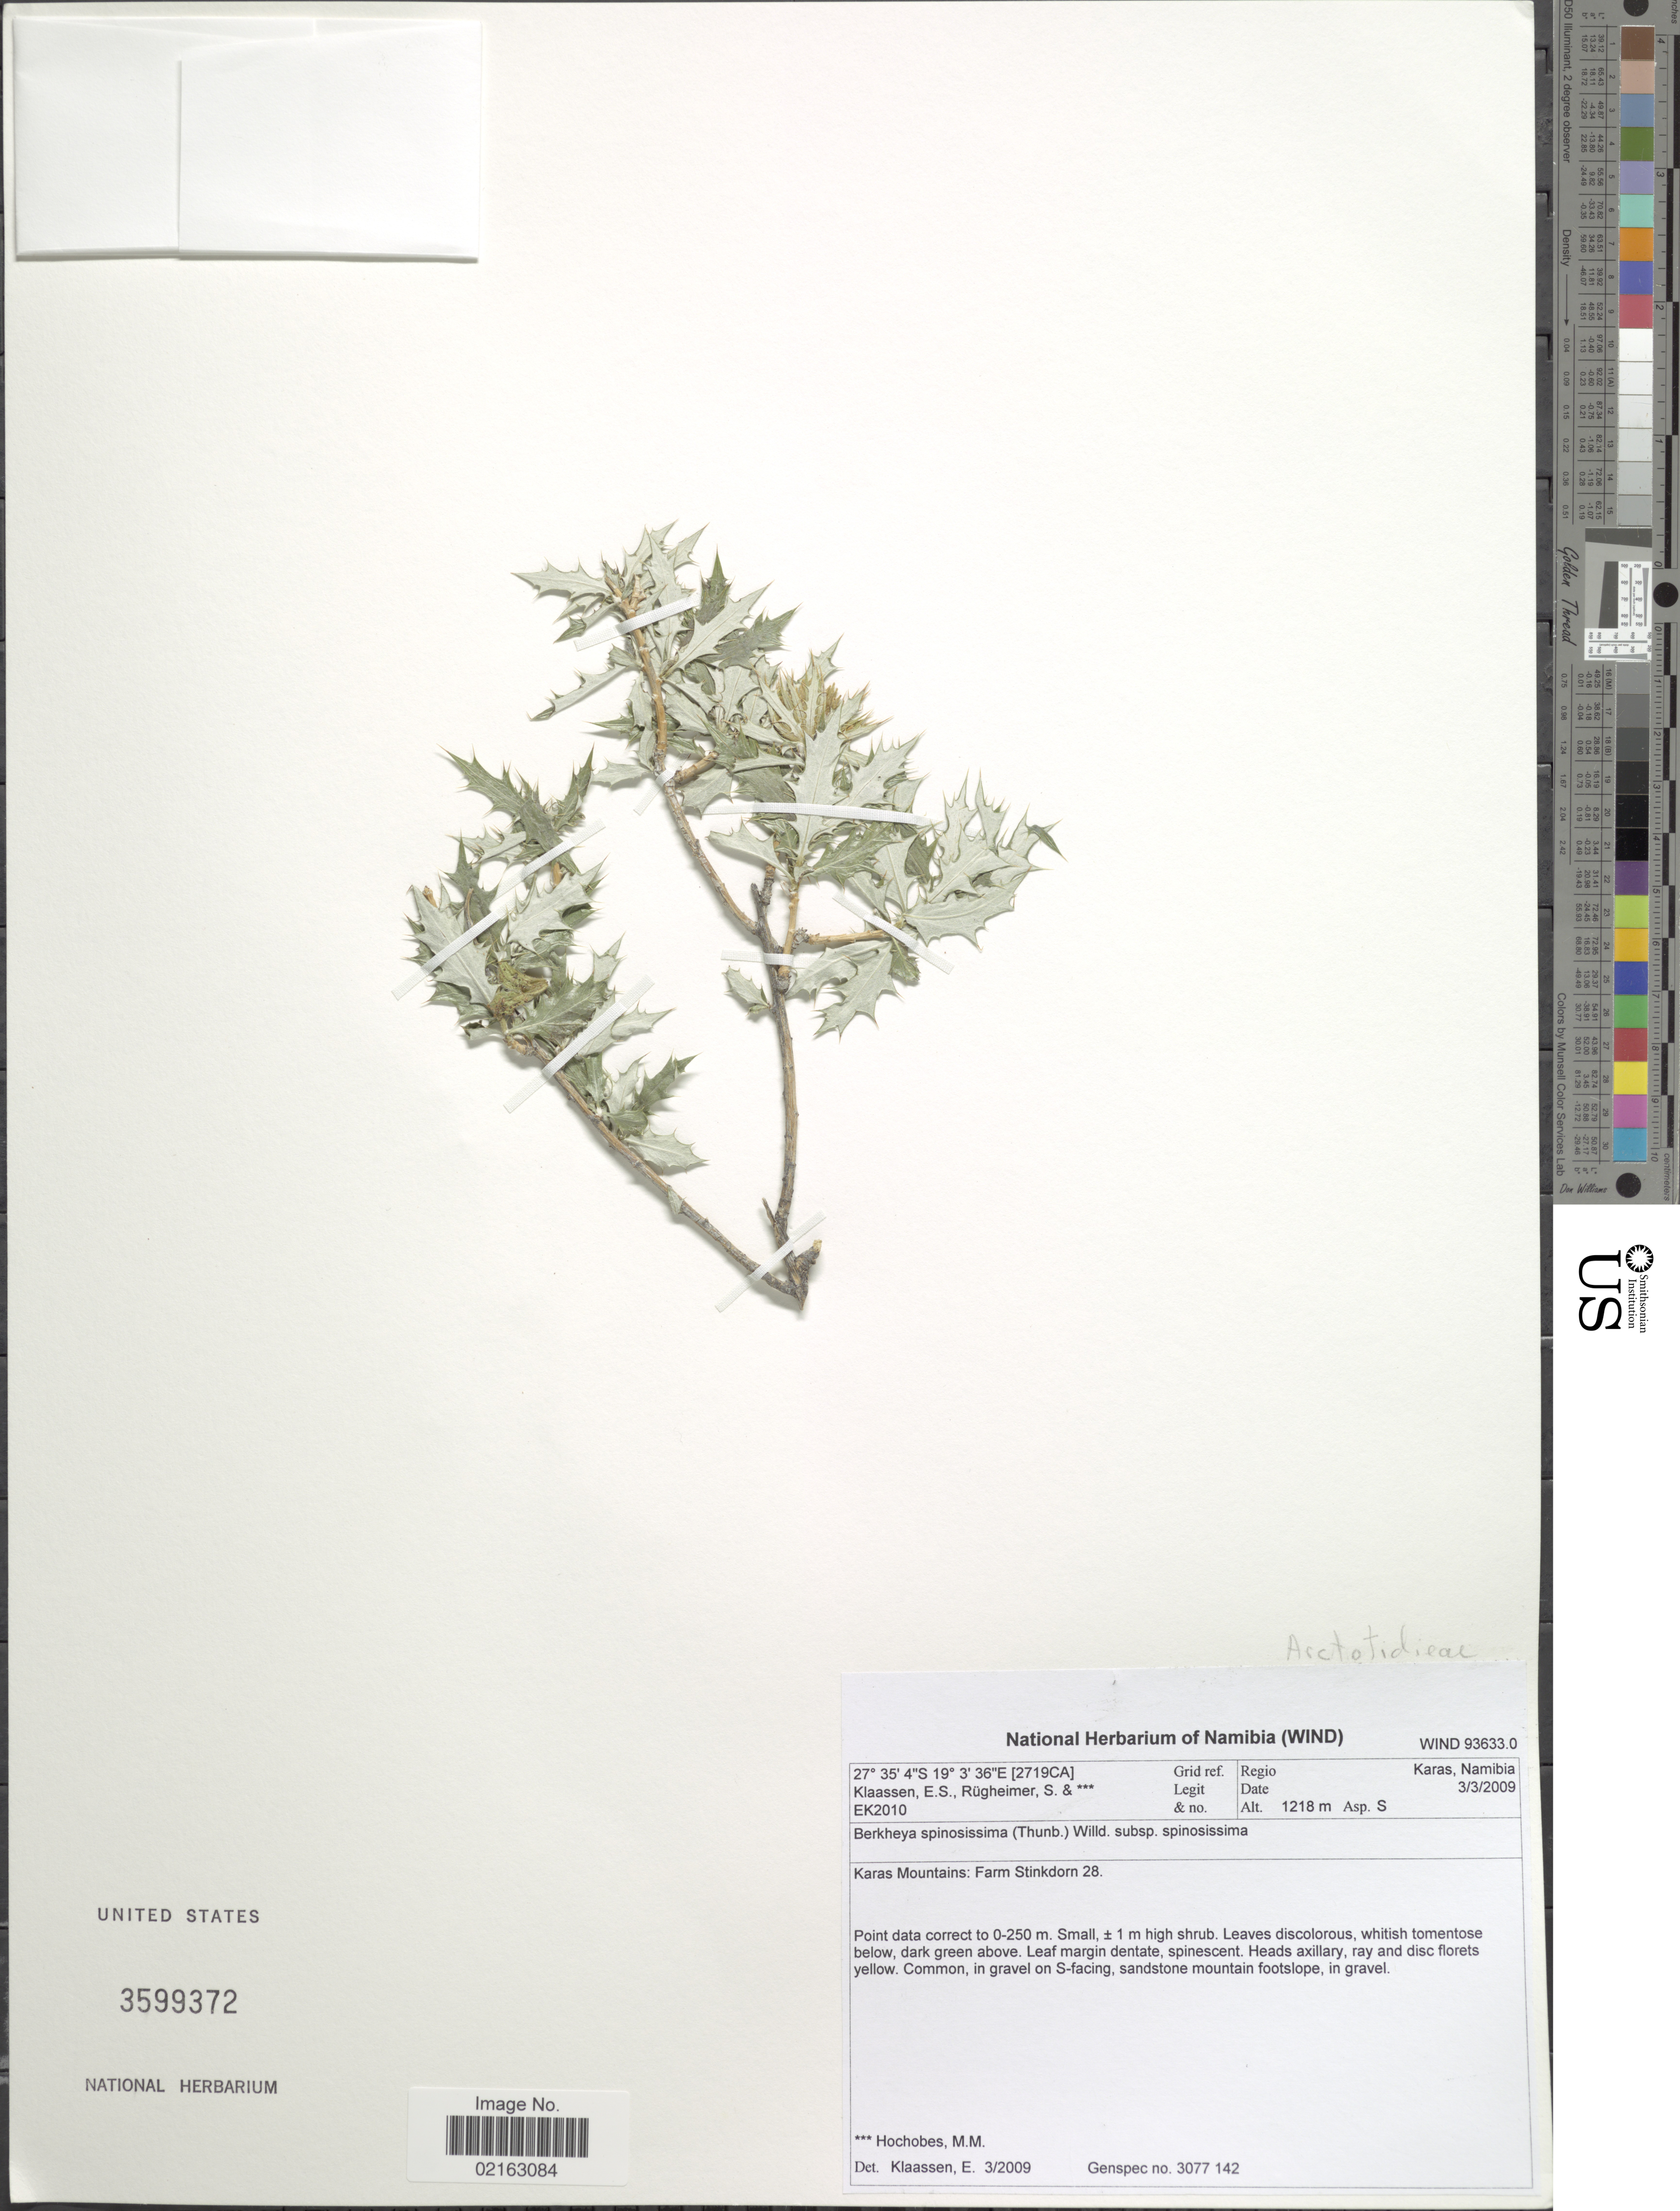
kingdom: Plantae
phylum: Tracheophyta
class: Magnoliopsida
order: Asterales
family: Asteraceae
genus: Berkheya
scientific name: Berkheya spinosissima subsp. spinosissima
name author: Wild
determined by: Klaassen, E. S.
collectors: E. S. Klaassen, S. Rugheimer & M. Hochobes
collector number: EK2010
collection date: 2009-03-03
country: Namibia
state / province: Karas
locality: Karas, Namibia. Karas Mountains: Farm Stinkdorn 28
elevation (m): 1218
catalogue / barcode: US 3599372